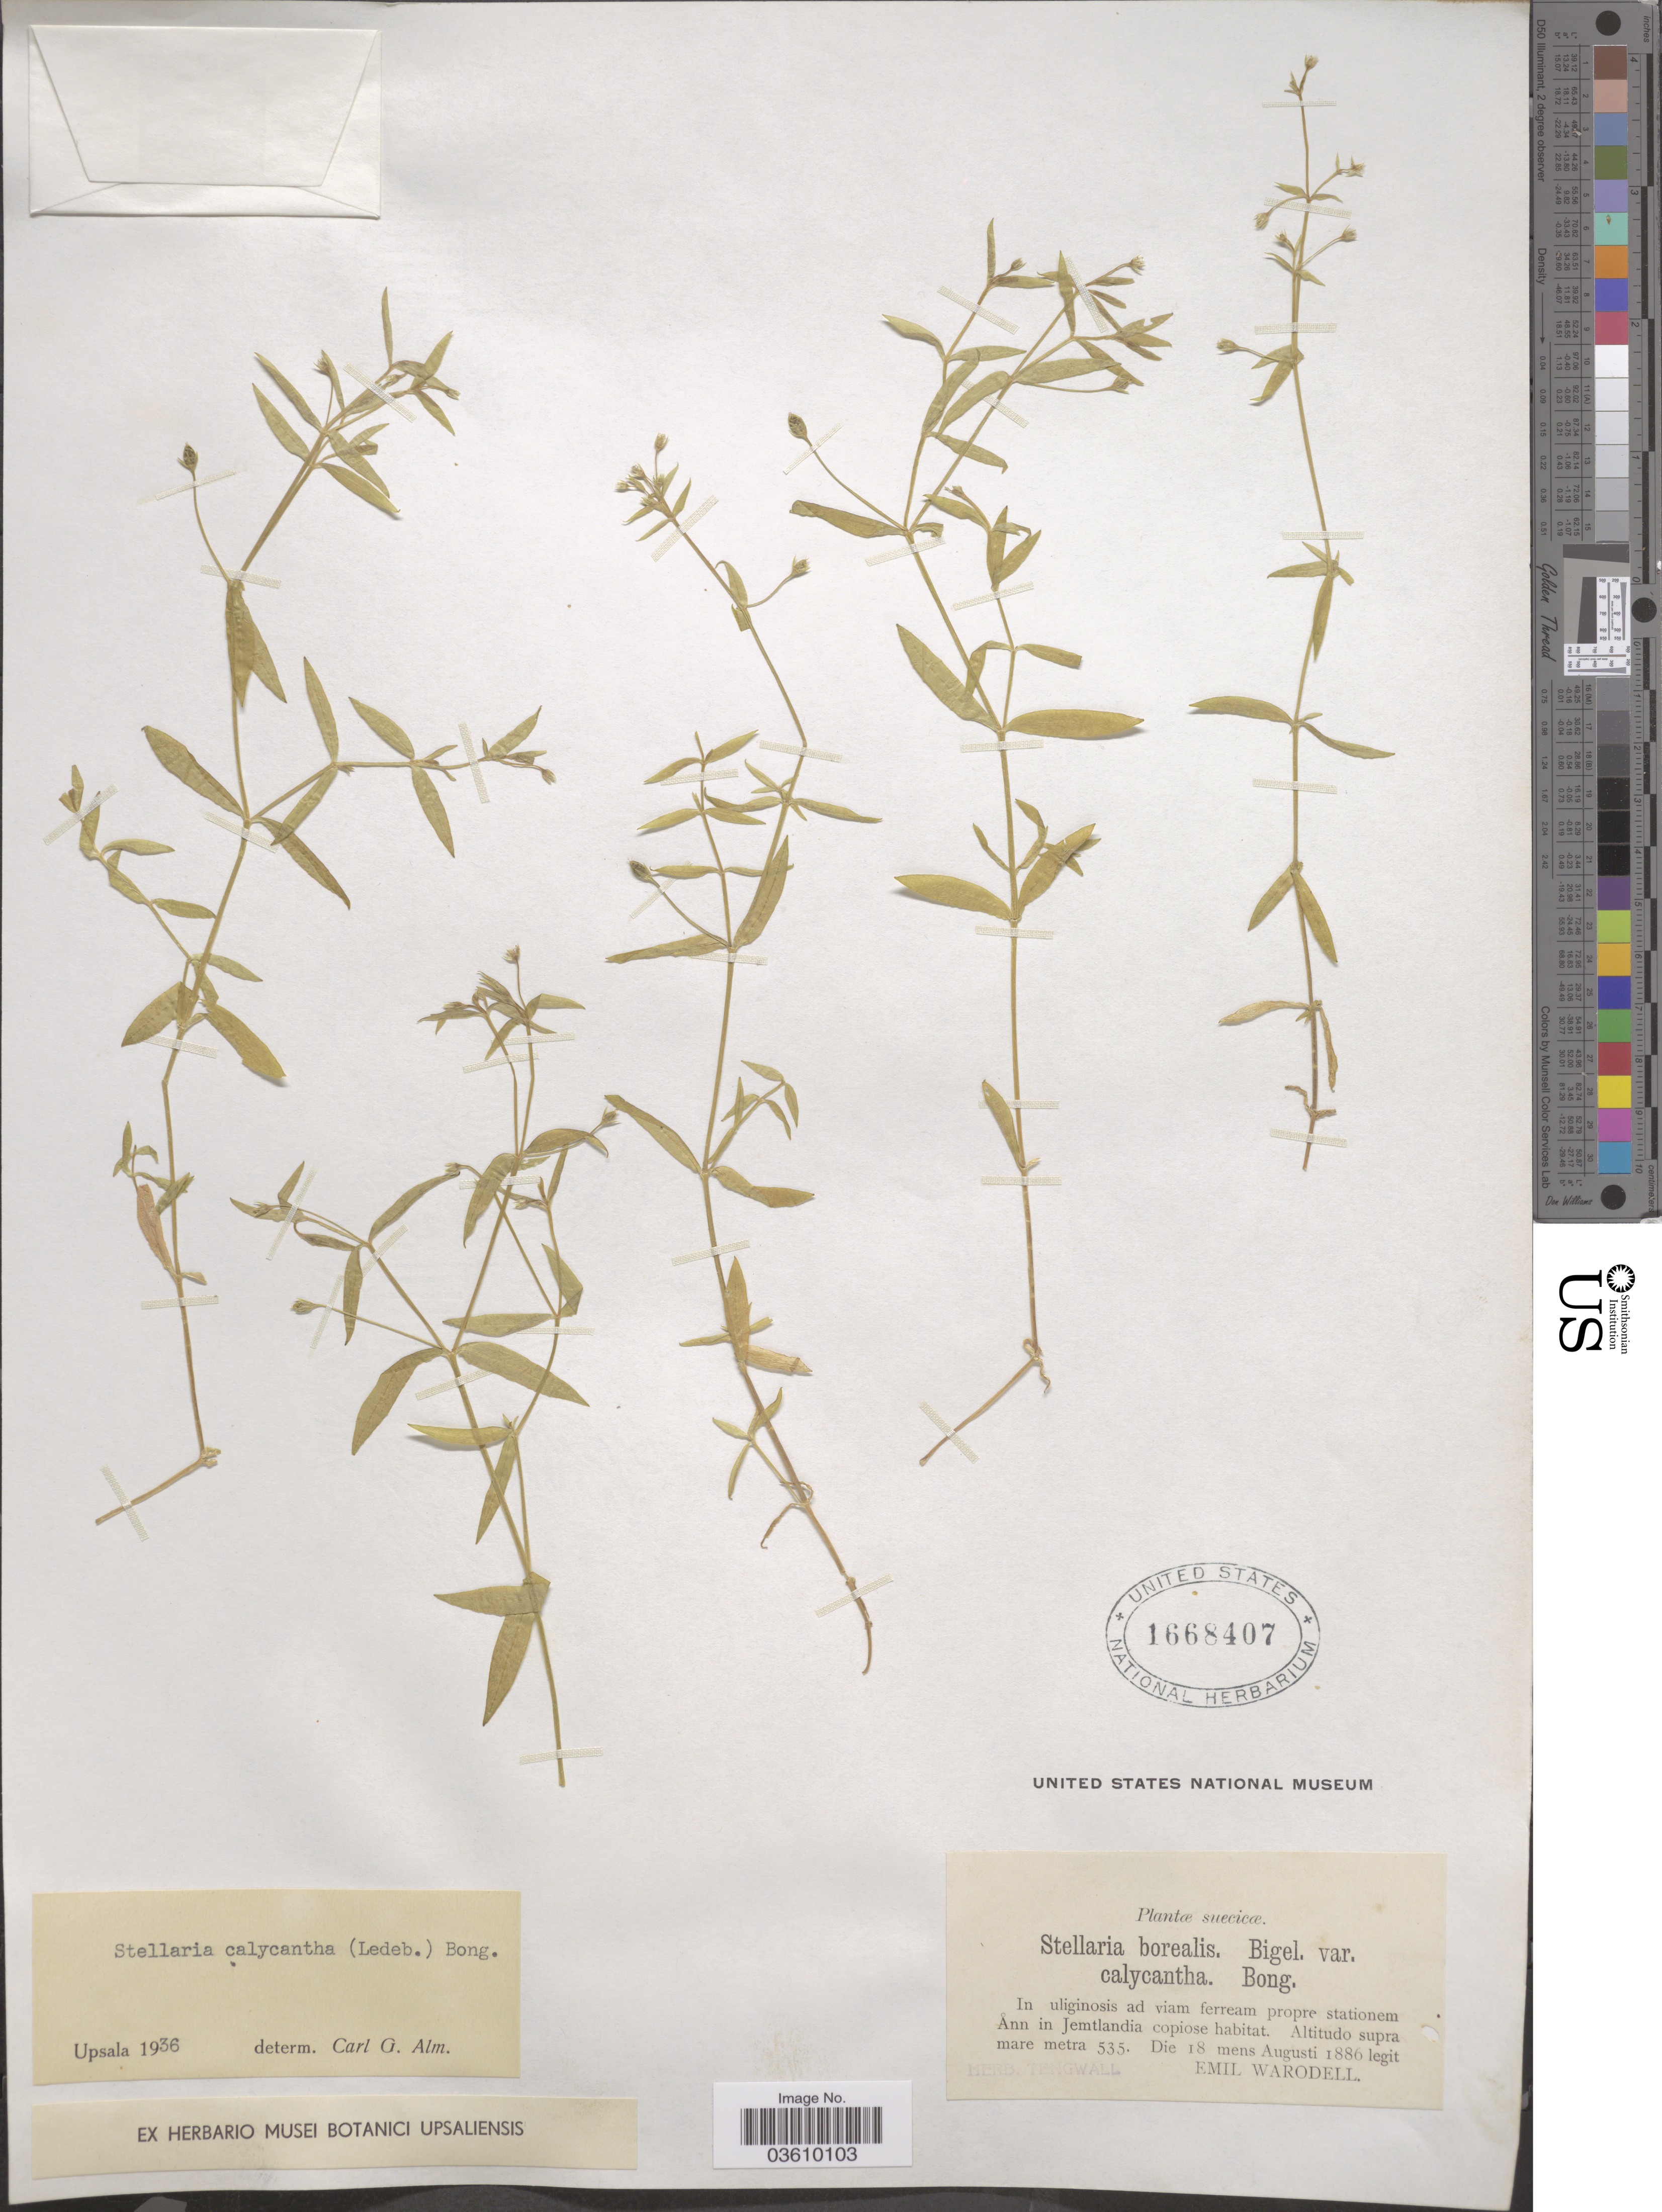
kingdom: Plantae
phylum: Tracheophyta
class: Magnoliopsida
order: Caryophyllales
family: Caryophyllaceae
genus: Stellaria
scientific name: Stellaria calycantha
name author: (Ledeb.) Bong.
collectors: E. Warodell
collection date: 1886-08-18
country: Sweden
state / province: Jämtland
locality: Suecicæ. Ann in Jemtlandia copiose habitat.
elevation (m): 535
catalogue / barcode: US 1668407